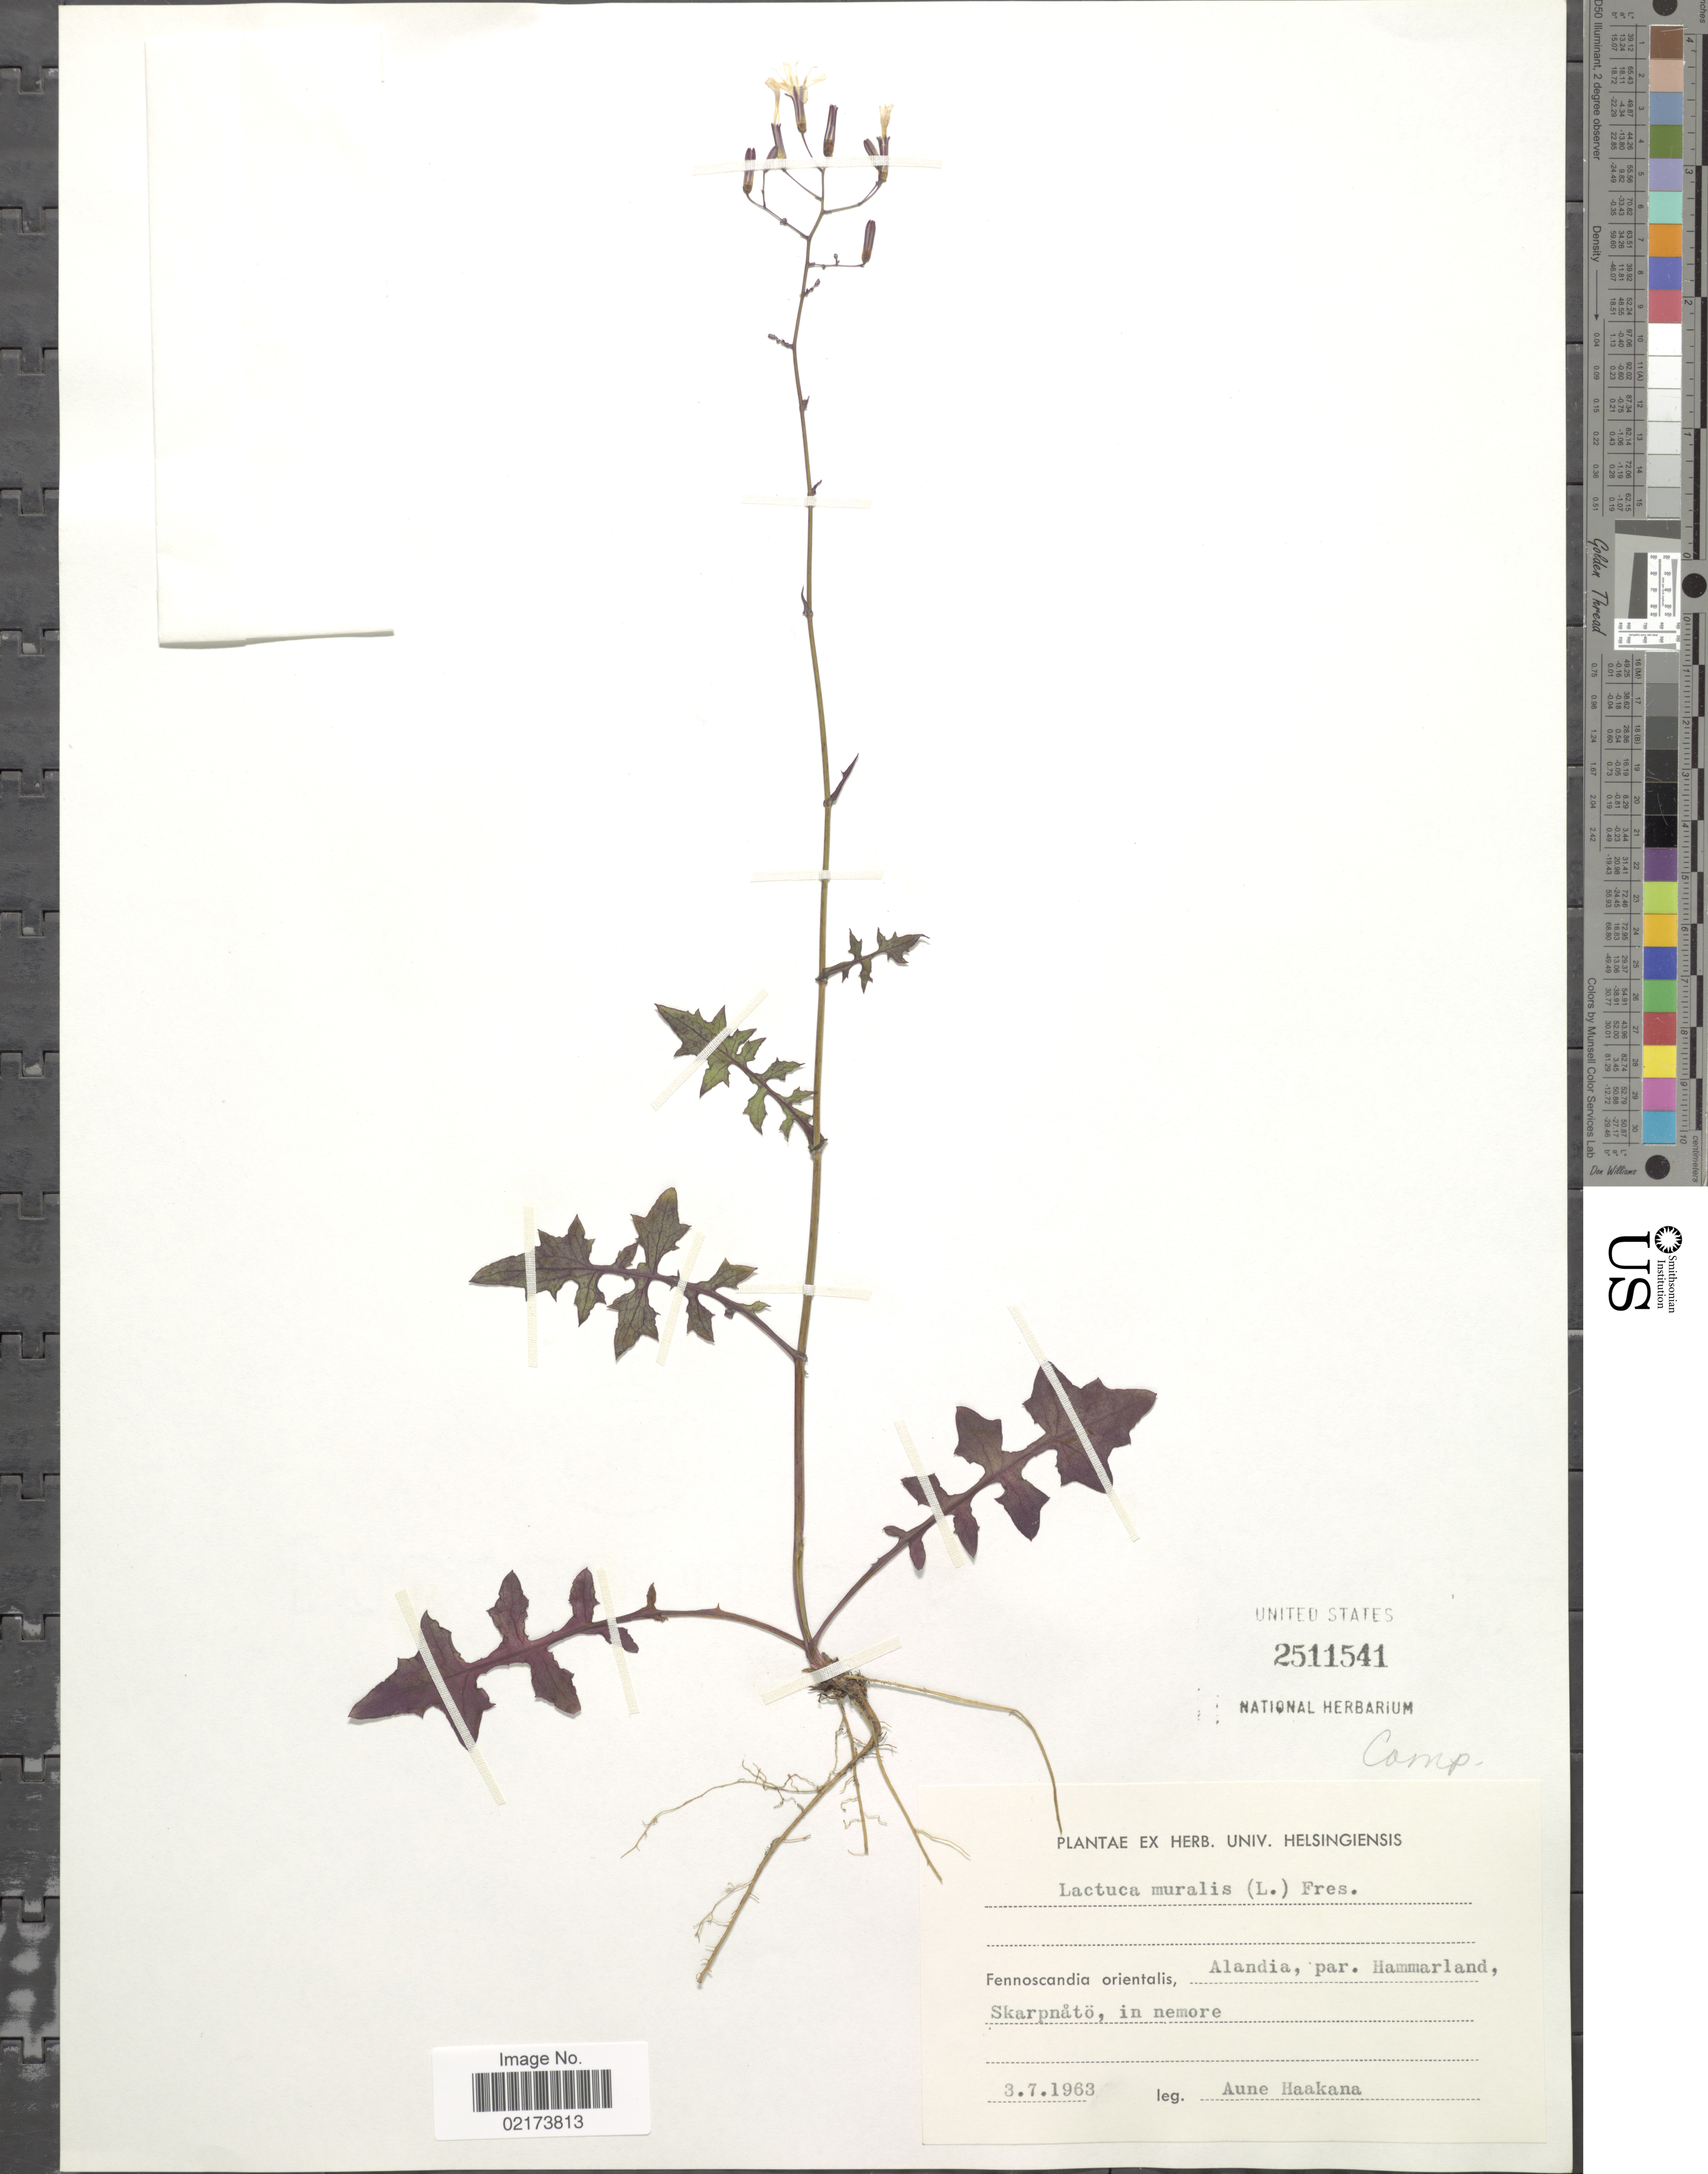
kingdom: Plantae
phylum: Tracheophyta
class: Magnoliopsida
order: Asterales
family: Asteraceae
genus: Lactuca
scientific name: Lactuca muralis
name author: (L.) Gaertn.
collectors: A. Haakana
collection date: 1963-07-03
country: Finland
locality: Fennoscandia orientalis, Alandia, par. Hammarland, Skarpnato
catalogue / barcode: US 2511541